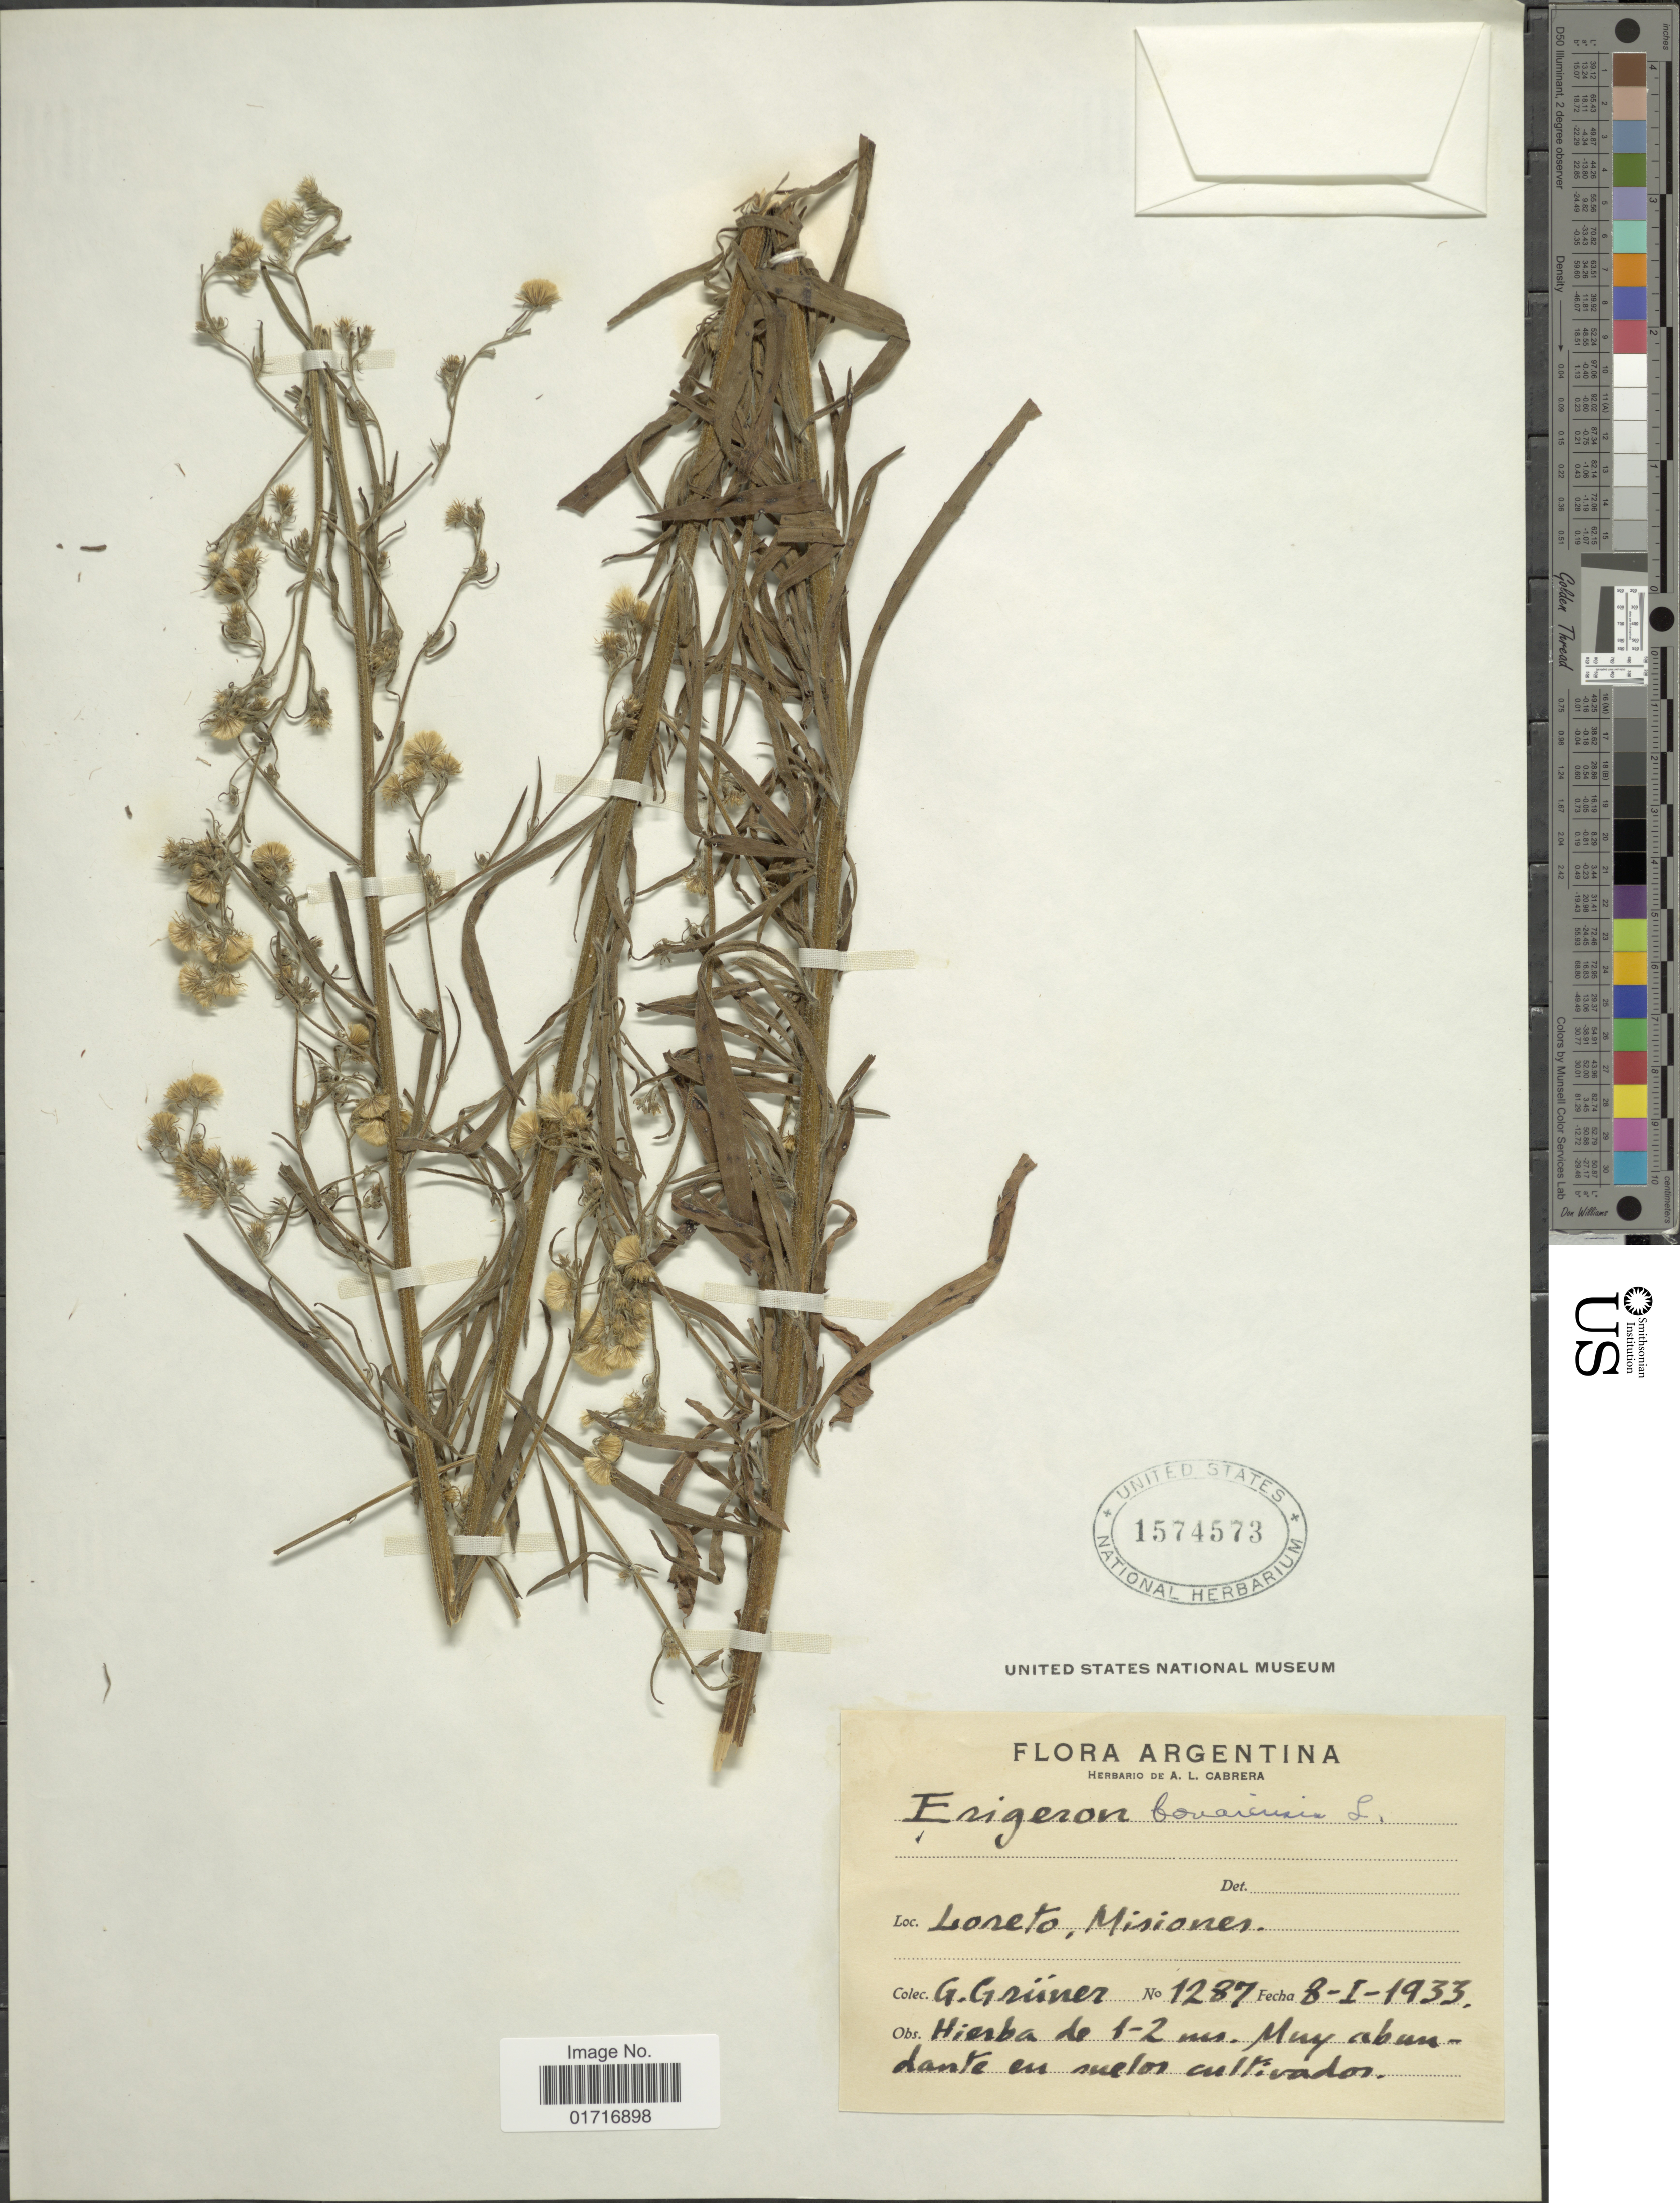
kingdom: Plantae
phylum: Tracheophyta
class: Magnoliopsida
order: Asterales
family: Asteraceae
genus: Conyza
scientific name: Conyza bonariensis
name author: (L.) Cronq.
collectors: G. Grüner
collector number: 1287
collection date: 1933-01-08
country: Peru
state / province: Loreto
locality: Argentina Loreto, Misiones.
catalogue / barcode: US 1574573